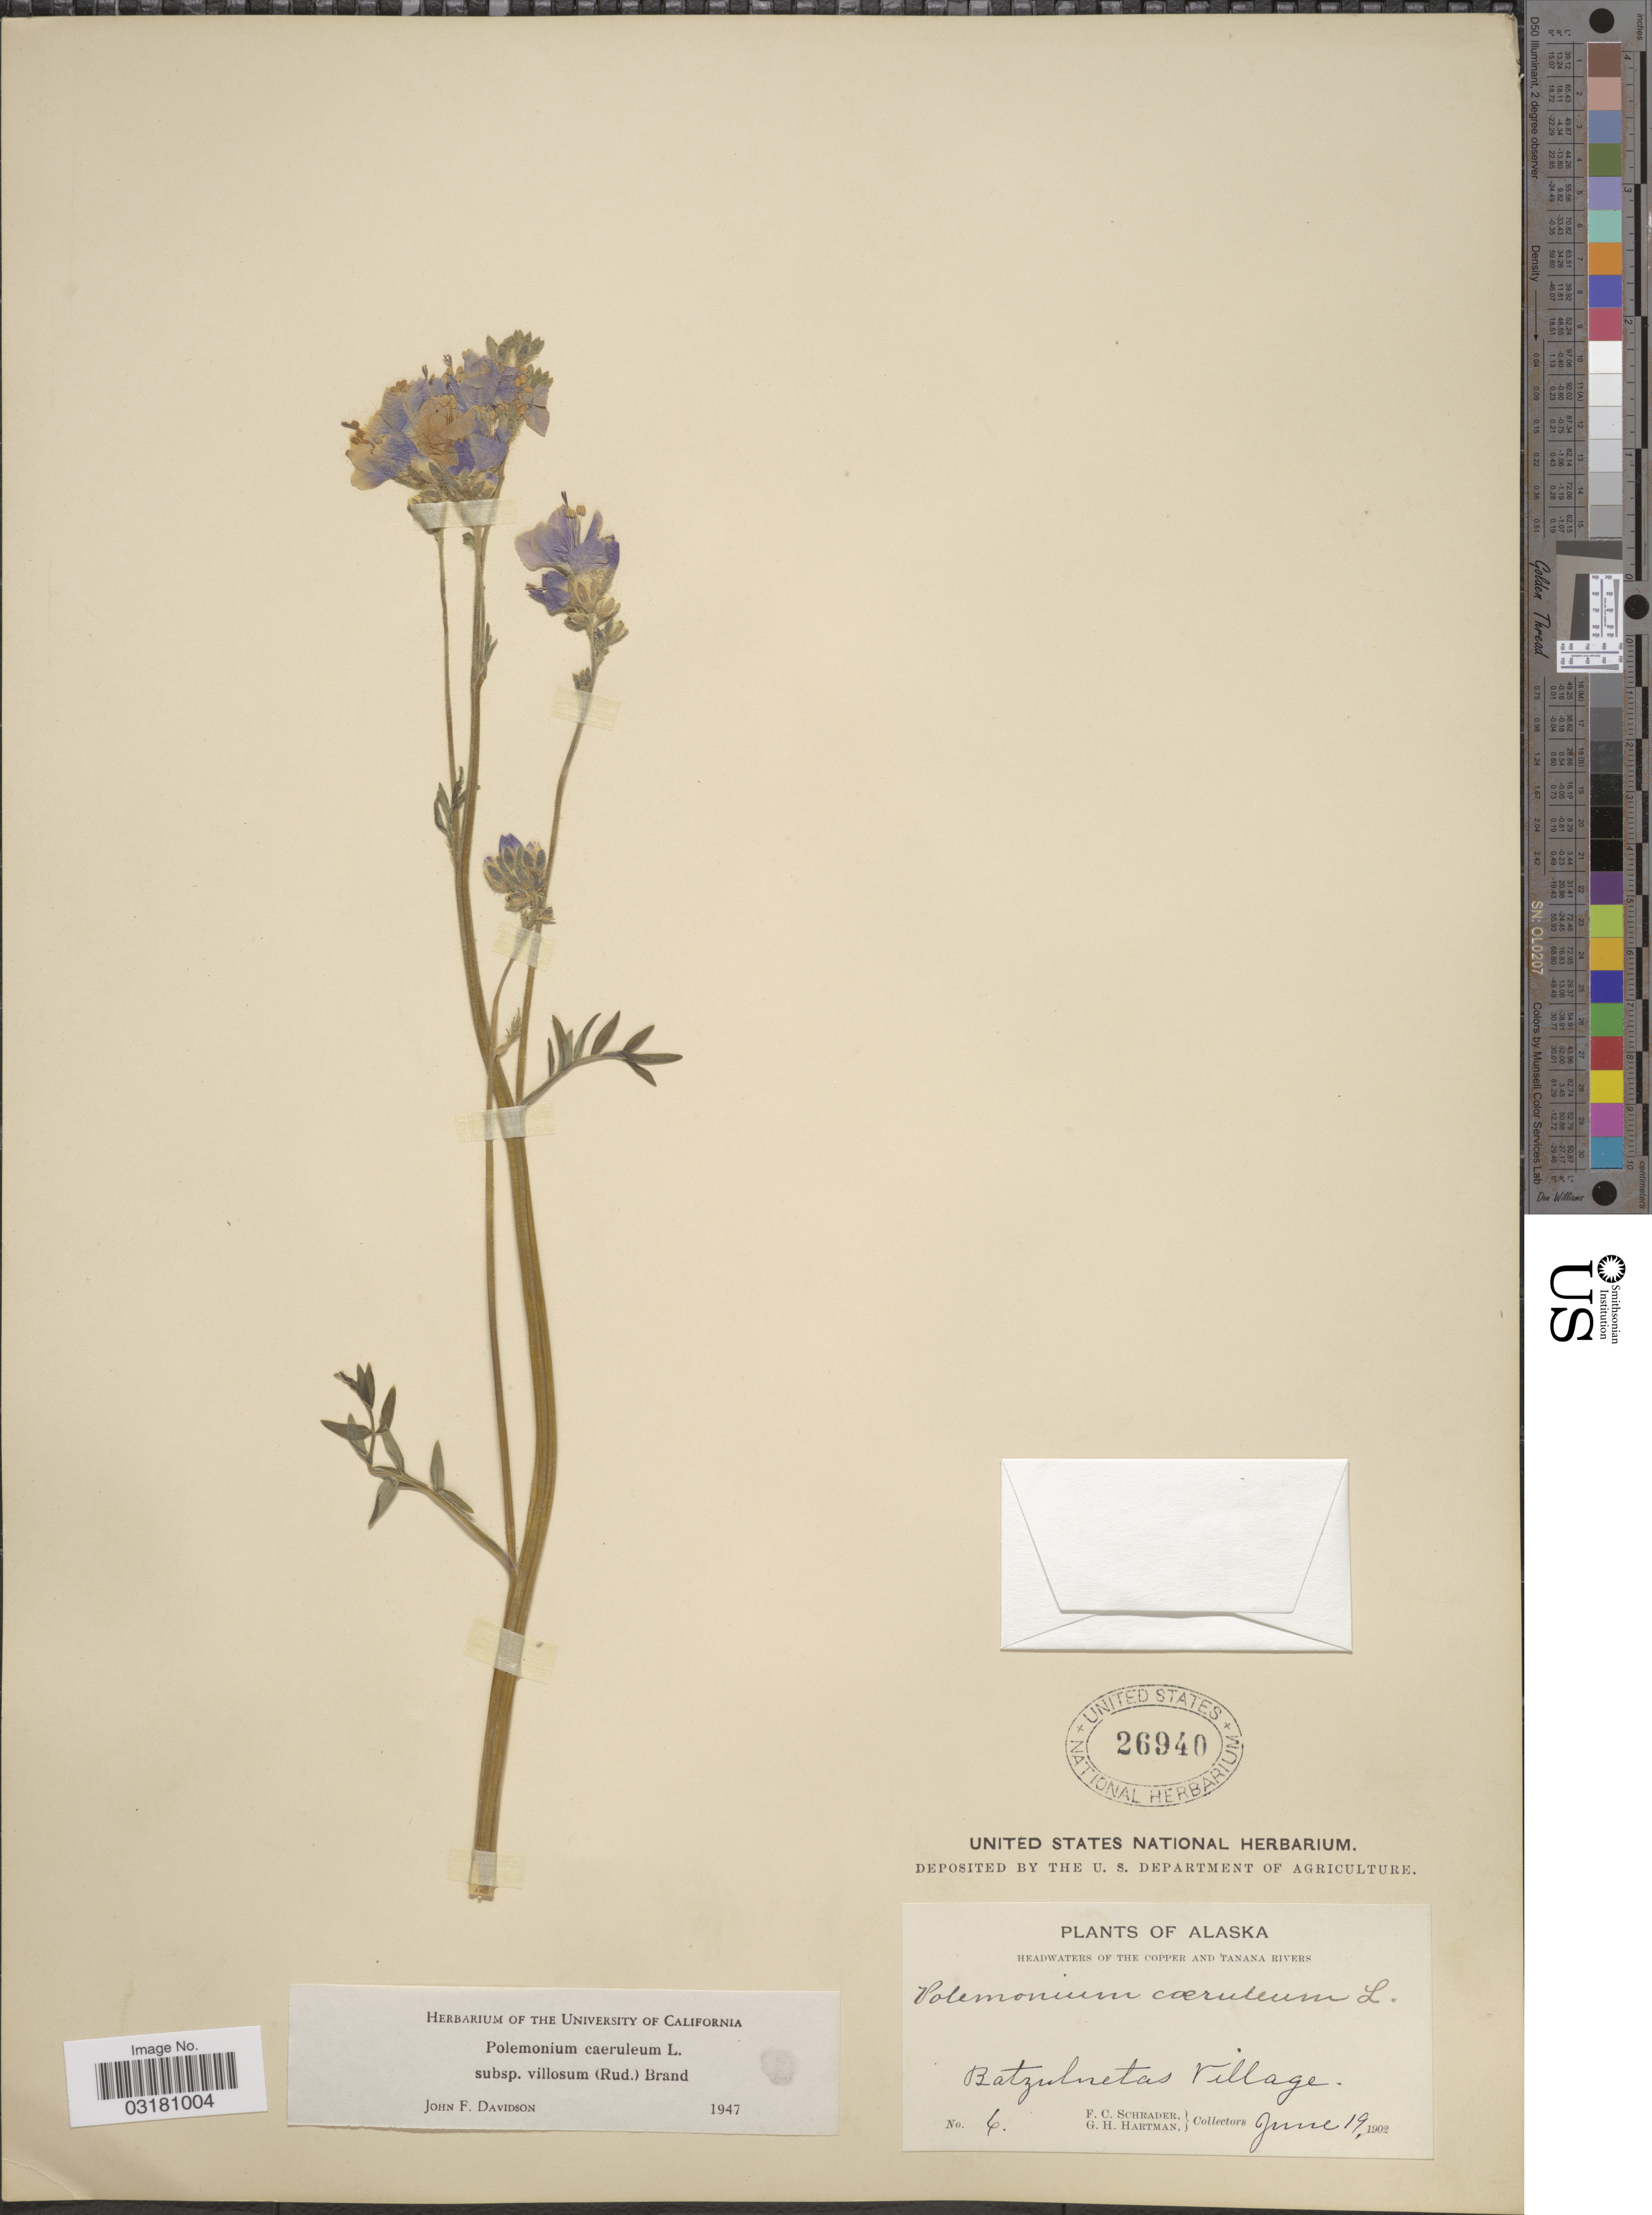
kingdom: Plantae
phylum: Tracheophyta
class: Magnoliopsida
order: Ericales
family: Polemoniaceae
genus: Polemonium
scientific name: Polemonium caeruleum subsp. villosum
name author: (Rudolph ex Georgi) Brand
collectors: F. C. Schrader & G. H. Hartman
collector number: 6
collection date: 1902-06-19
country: United States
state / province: Alaska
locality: Batzulnetas Village.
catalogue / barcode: US 26940